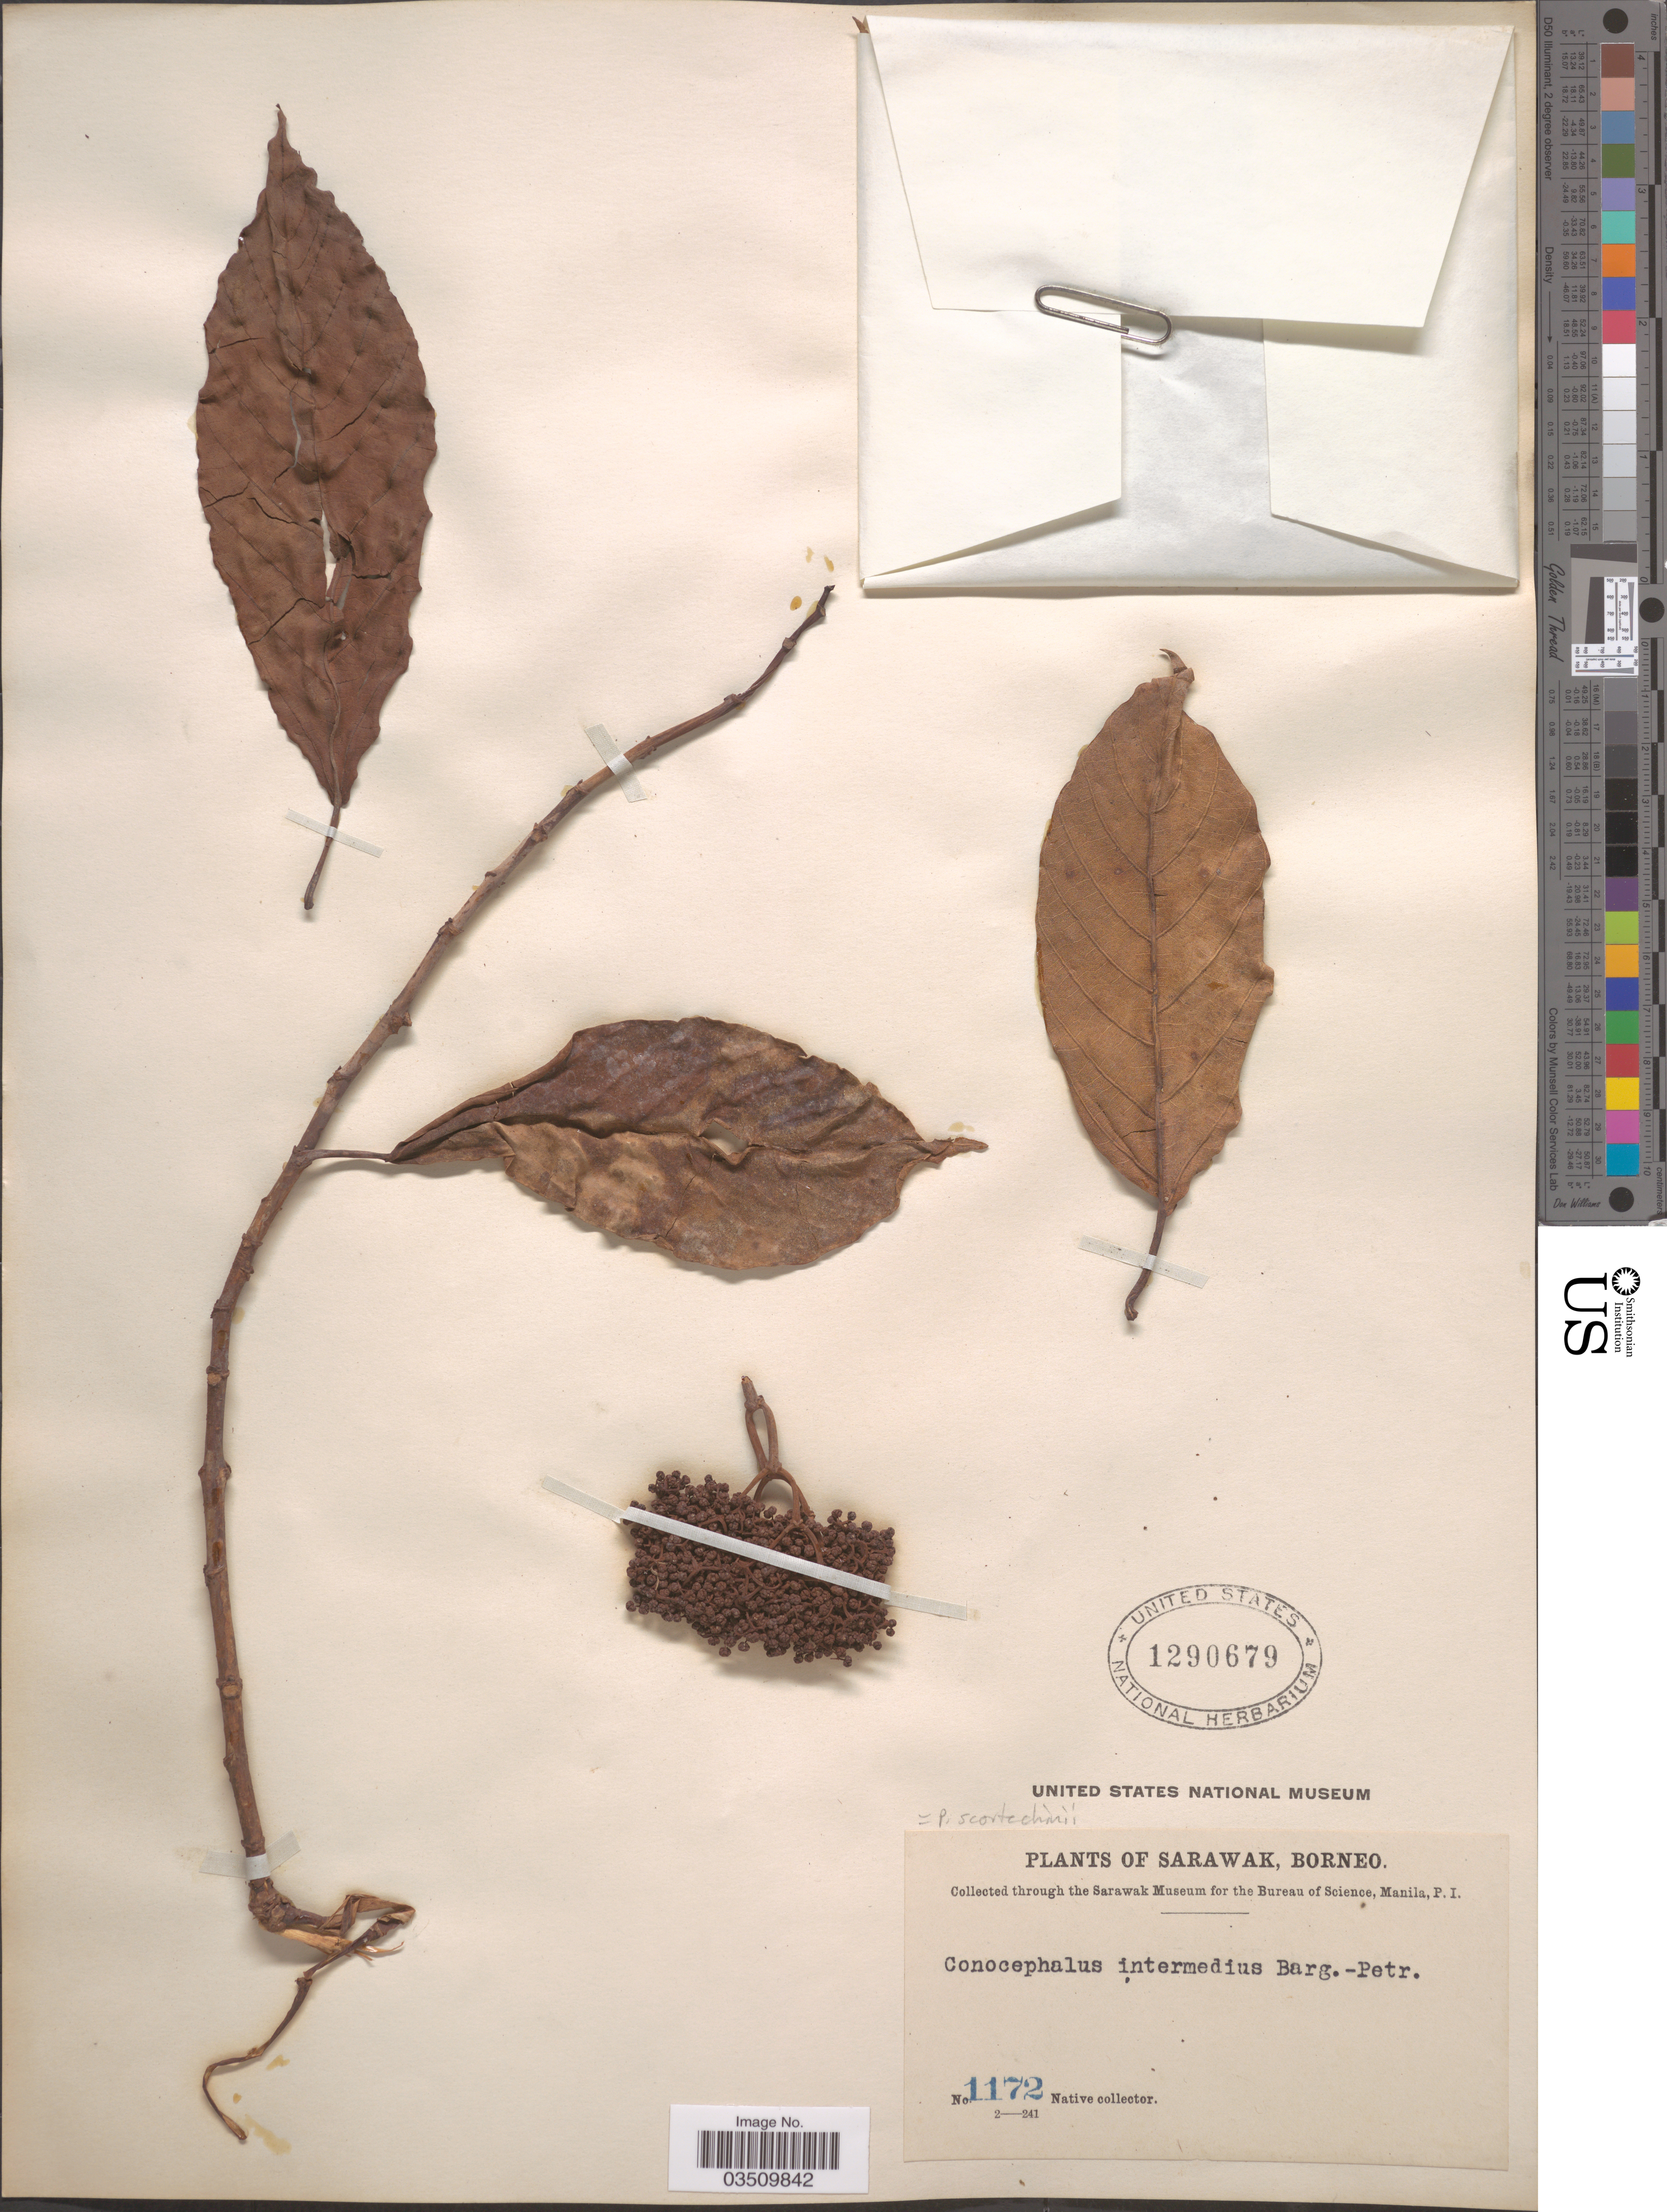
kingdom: Plantae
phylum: Tracheophyta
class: Magnoliopsida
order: Rosales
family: Urticaceae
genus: Poikilospermum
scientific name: Poikilospermum scortechinii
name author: (King) Merr.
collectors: Native collector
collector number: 1172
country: Malaysia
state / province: Sarawak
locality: Borneo.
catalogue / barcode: US 1290679